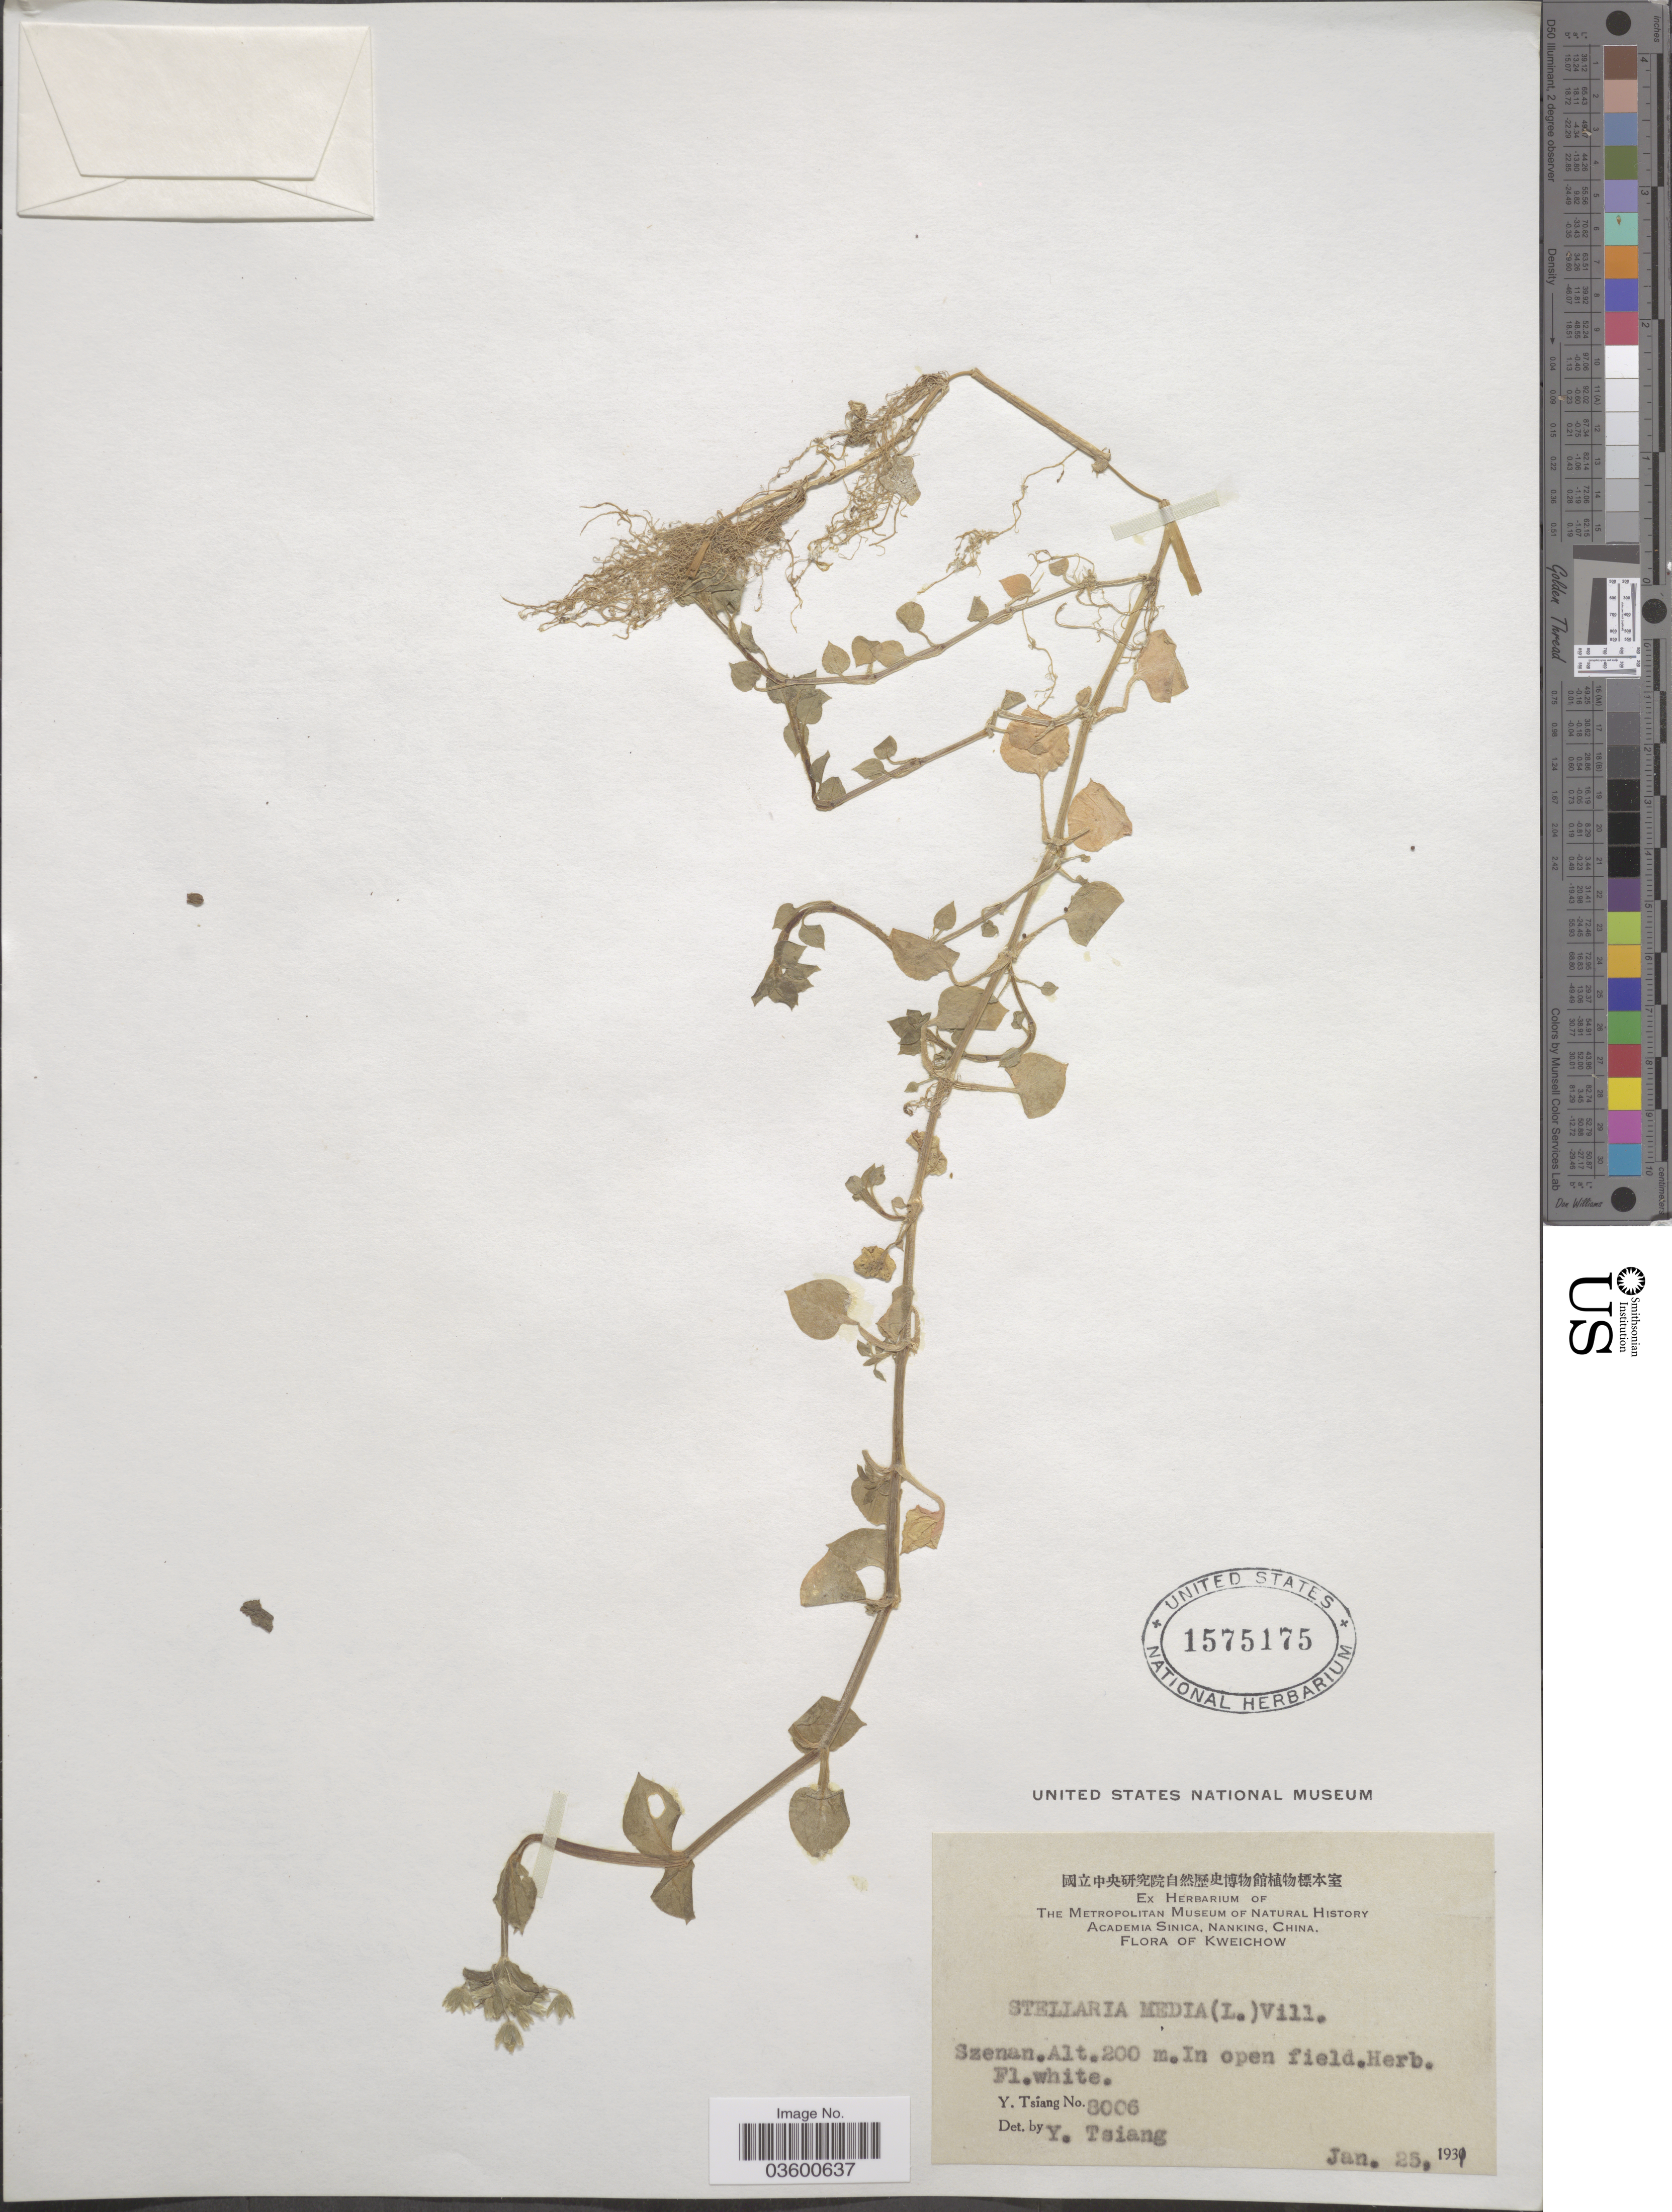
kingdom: Plantae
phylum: Tracheophyta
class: Magnoliopsida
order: Caryophyllales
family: Caryophyllaceae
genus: Stellaria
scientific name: Stellaria media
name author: (L.) Vill.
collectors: Y. Tsiang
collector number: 8006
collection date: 1931-01-25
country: China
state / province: Guizhou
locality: Kweichow. Szenan.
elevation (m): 200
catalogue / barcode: US 1575175